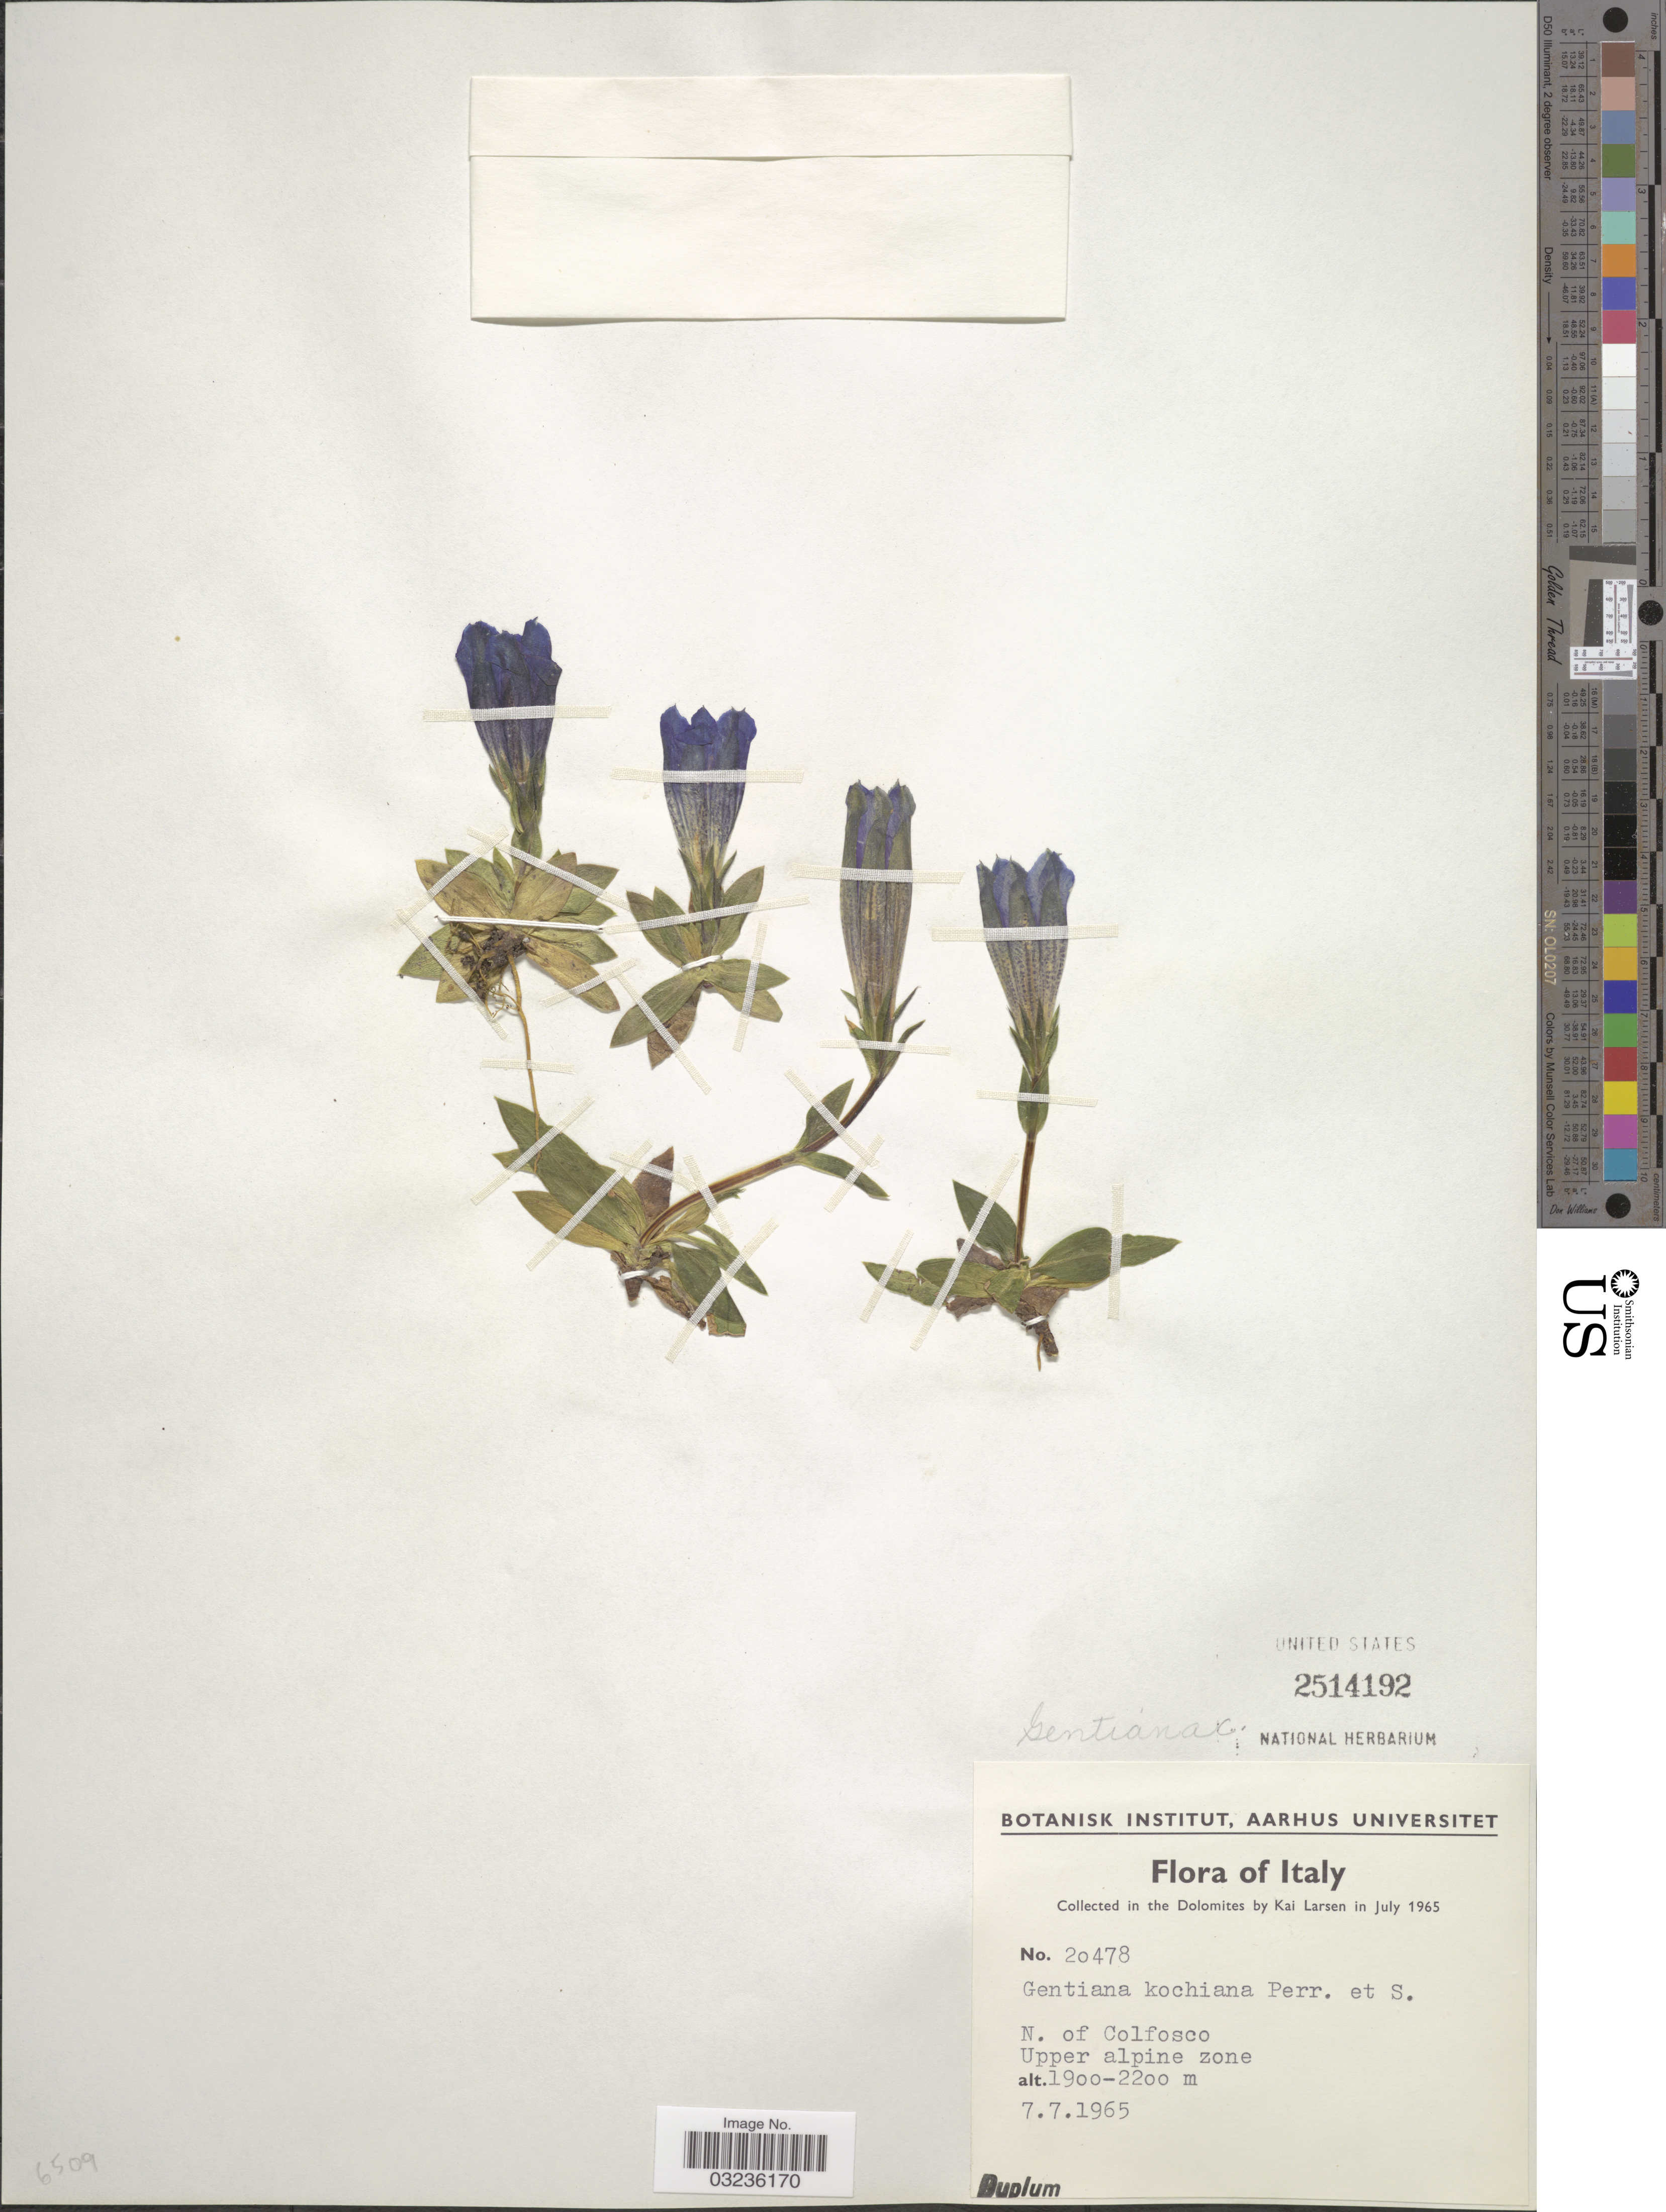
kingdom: Plantae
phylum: Tracheophyta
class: Magnoliopsida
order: Gentianales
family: Gentianaceae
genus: Gentiana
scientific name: Gentiana kochiana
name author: Perr. & Songeon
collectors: K. Larsen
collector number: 20478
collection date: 1965-07-07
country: Italy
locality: In the Dolomites, N. of Colfosco, Upper alpine zone.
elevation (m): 1900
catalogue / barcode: US 2514192